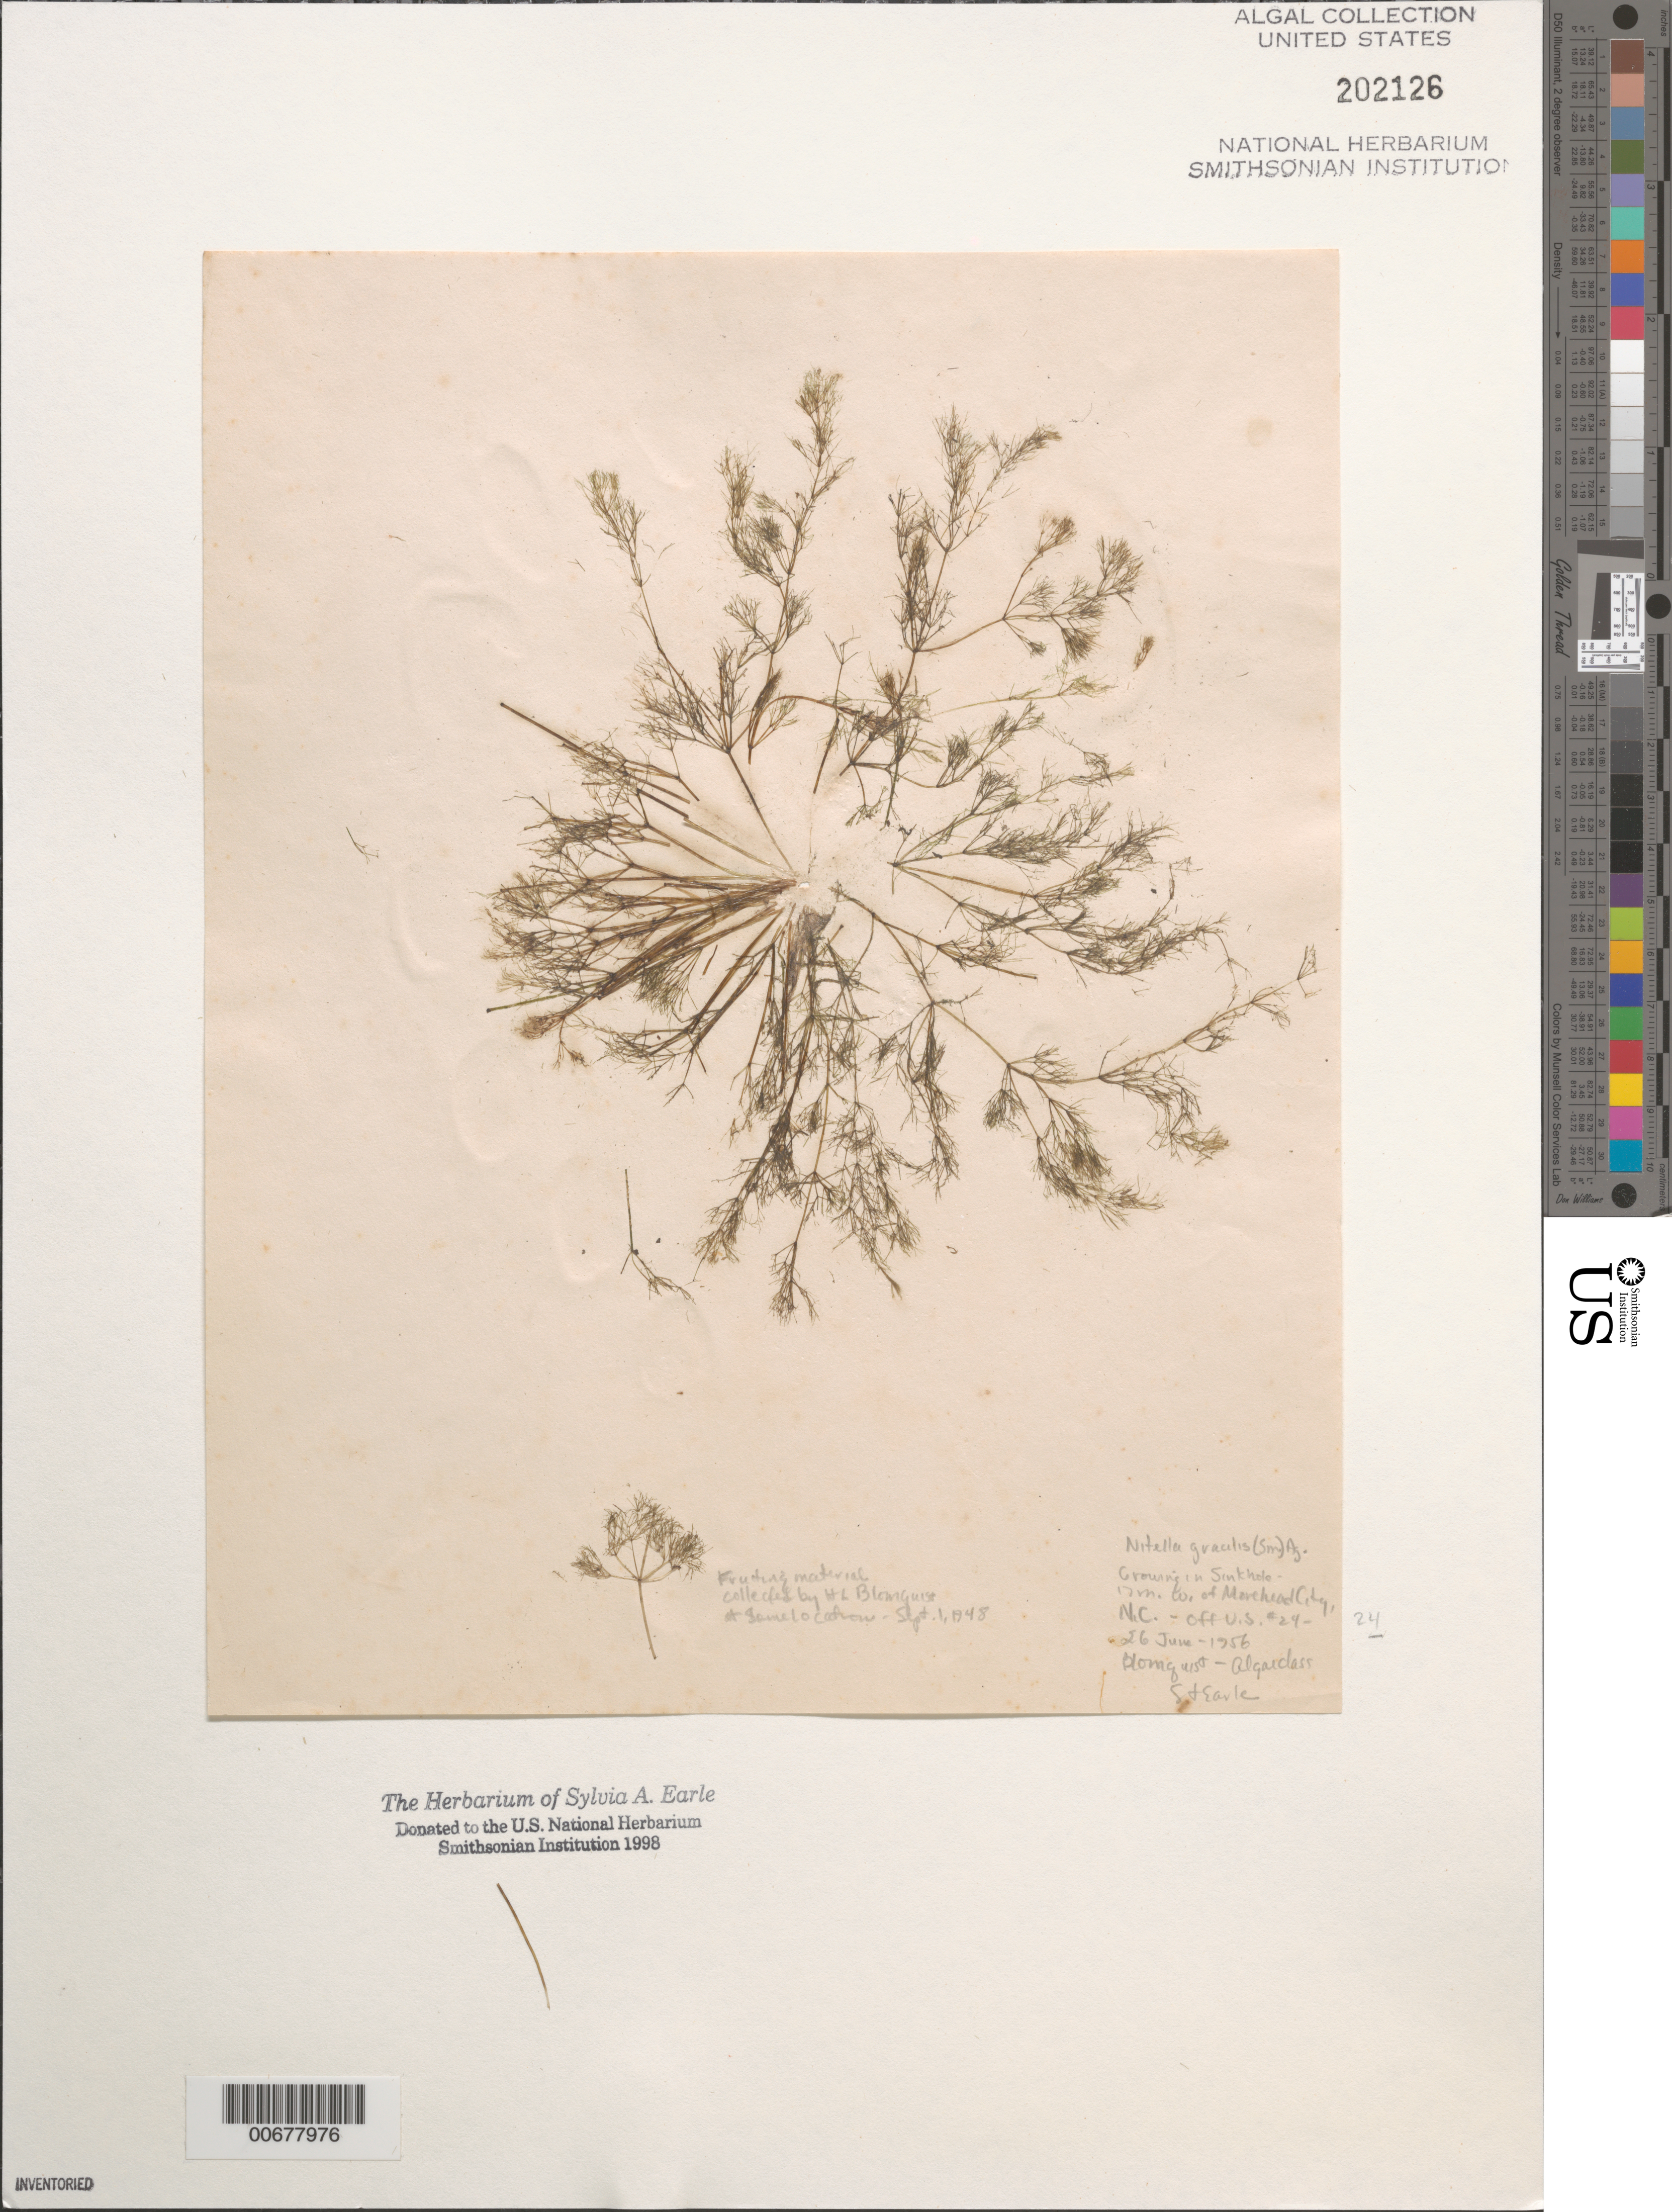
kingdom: Plantae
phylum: Charophyta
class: Charophyceae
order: Charales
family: Characeae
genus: Nitella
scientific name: Nitella gracilis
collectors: H. Blomquist, Algae Class & S. A. Earle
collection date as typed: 26 Jun 1956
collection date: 1956-06-26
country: United States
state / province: North Carolina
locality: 17 miles west of Morehead City, off US Route 24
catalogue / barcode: US 202126